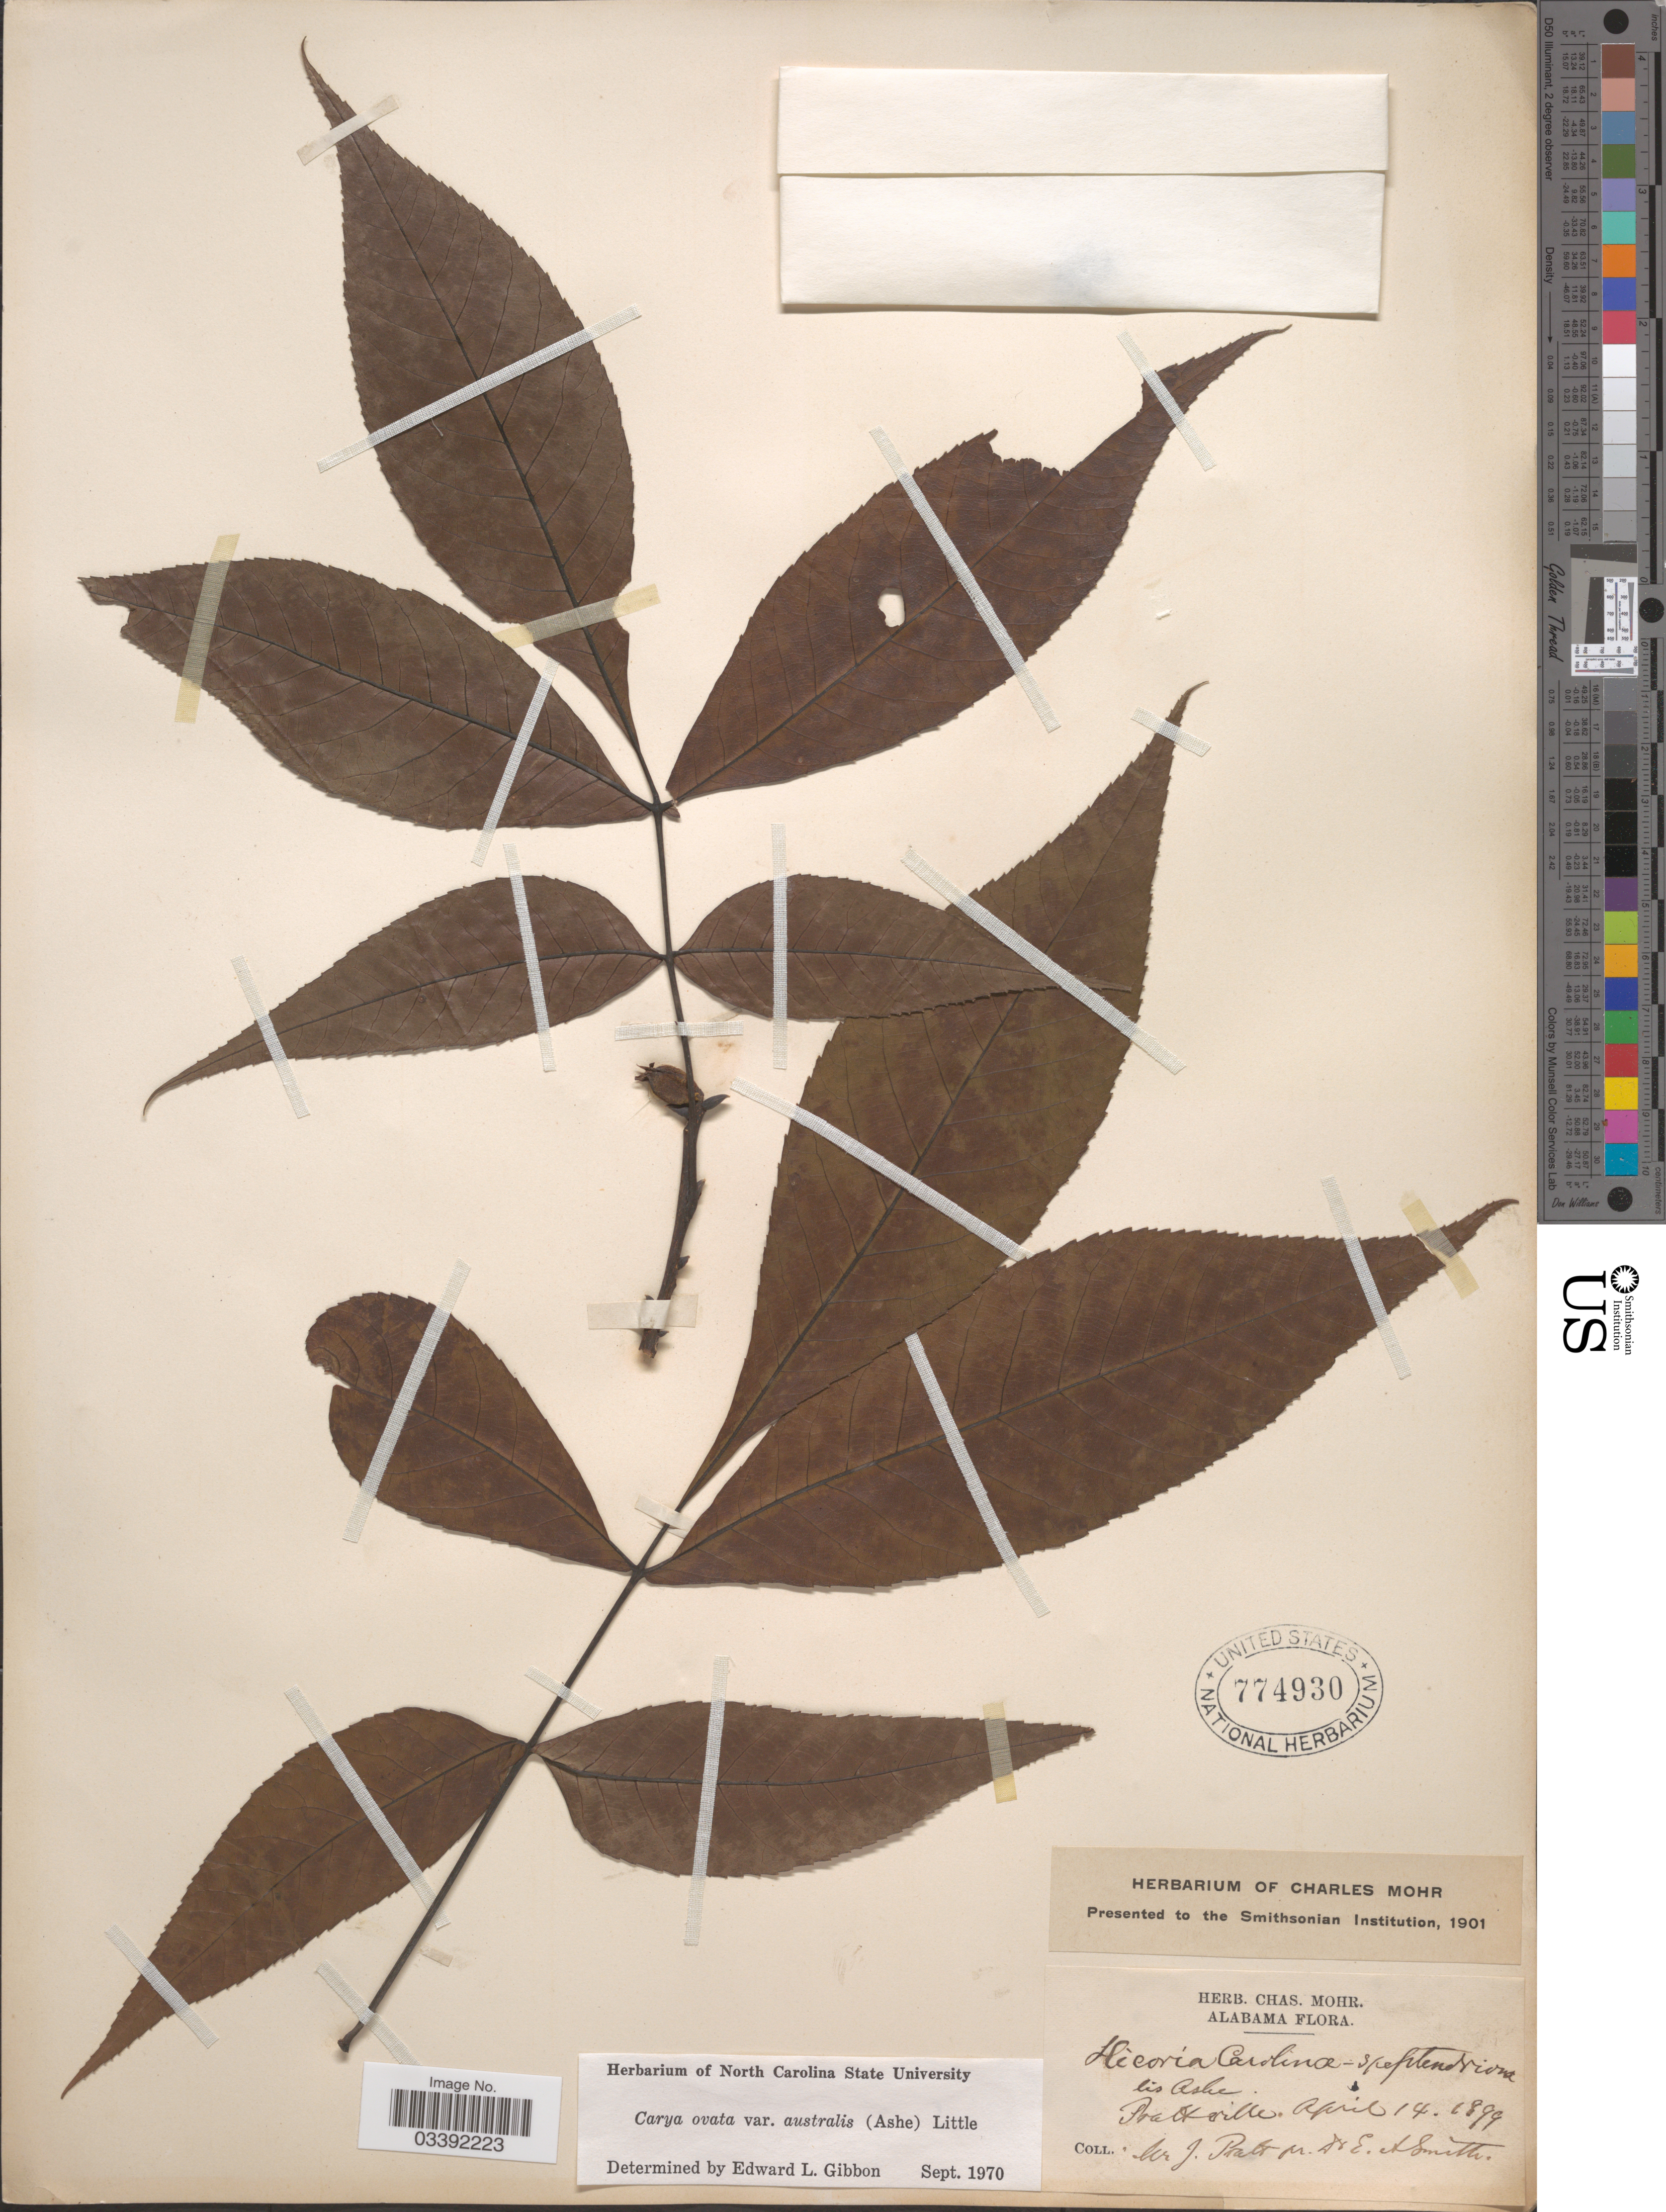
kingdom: Plantae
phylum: Tracheophyta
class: Magnoliopsida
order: Fagales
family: Juglandaceae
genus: Carya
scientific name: Carya ovata var. australis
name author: (Ashe) Little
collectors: J. Pratt & E. A. Smith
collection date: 1899-04-14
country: United States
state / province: Alabama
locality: Prattville.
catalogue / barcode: US 774930